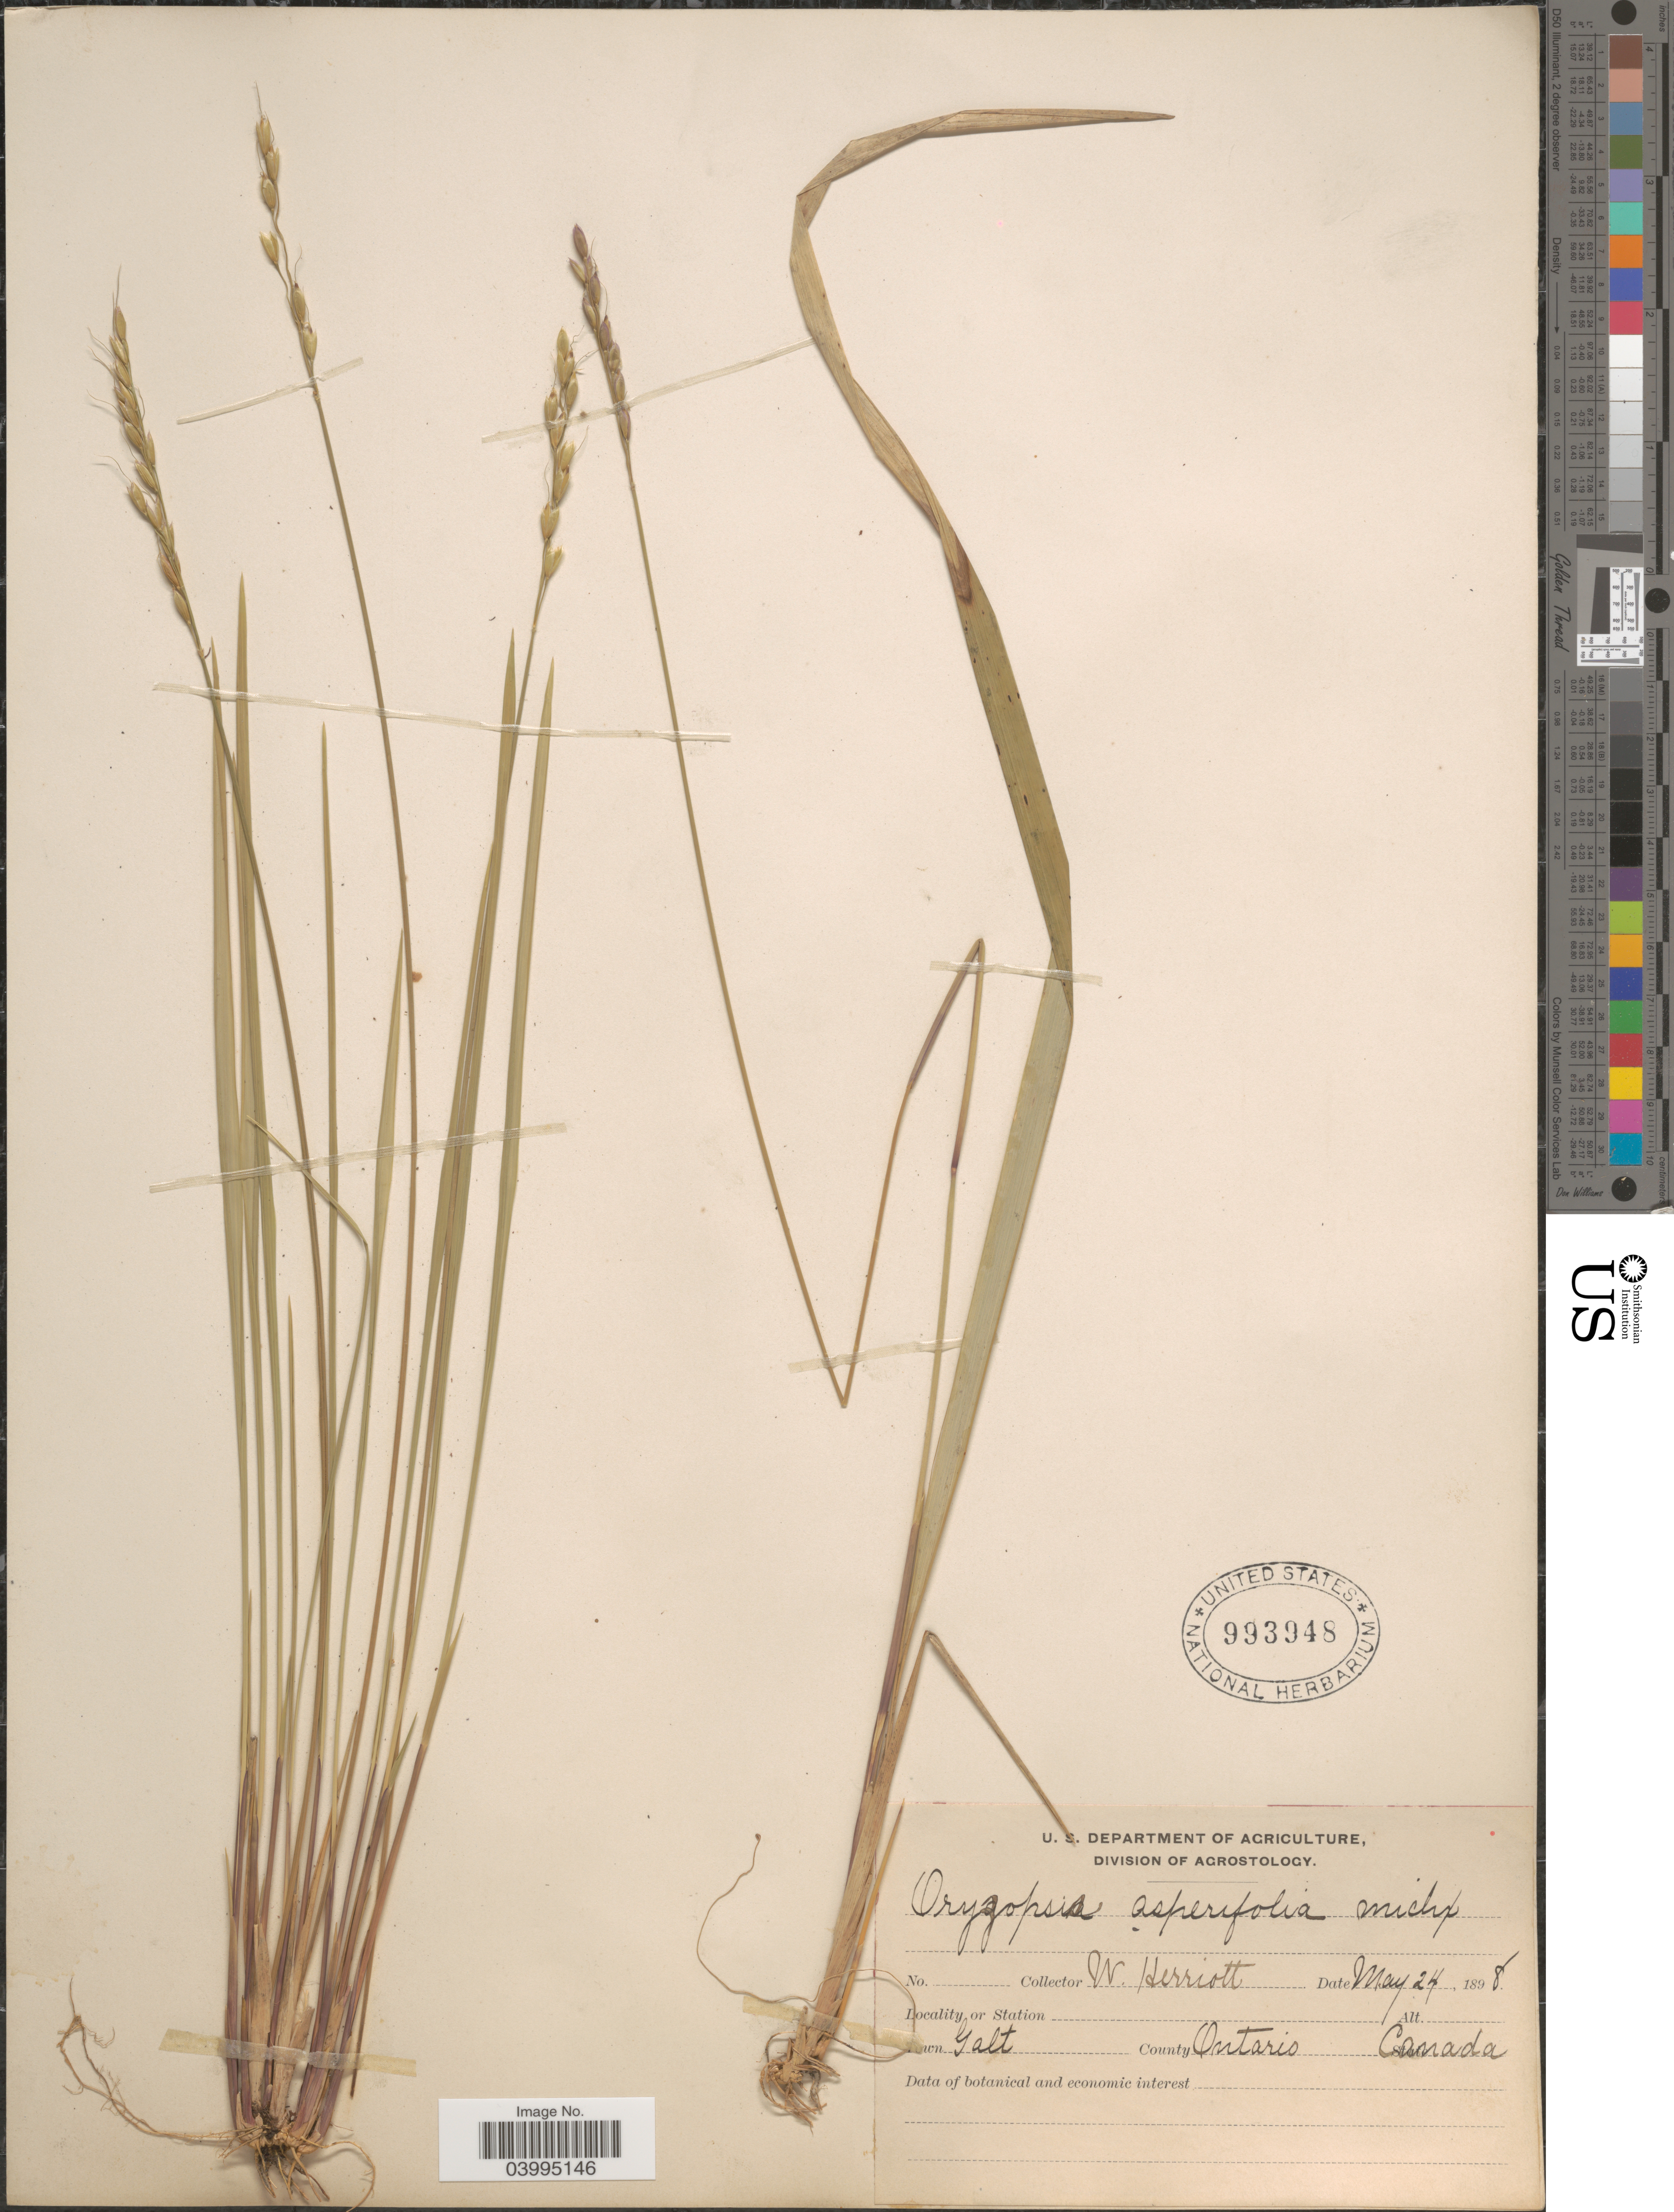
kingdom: Plantae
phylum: Tracheophyta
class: Liliopsida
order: Poales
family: Poaceae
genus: Oryzopsis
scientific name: Oryzopsis asperifolia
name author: Michx.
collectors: W. Herriot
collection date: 1898-05-24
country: Canada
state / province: Ontario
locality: Town Galt. County Ontario.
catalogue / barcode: US 993948